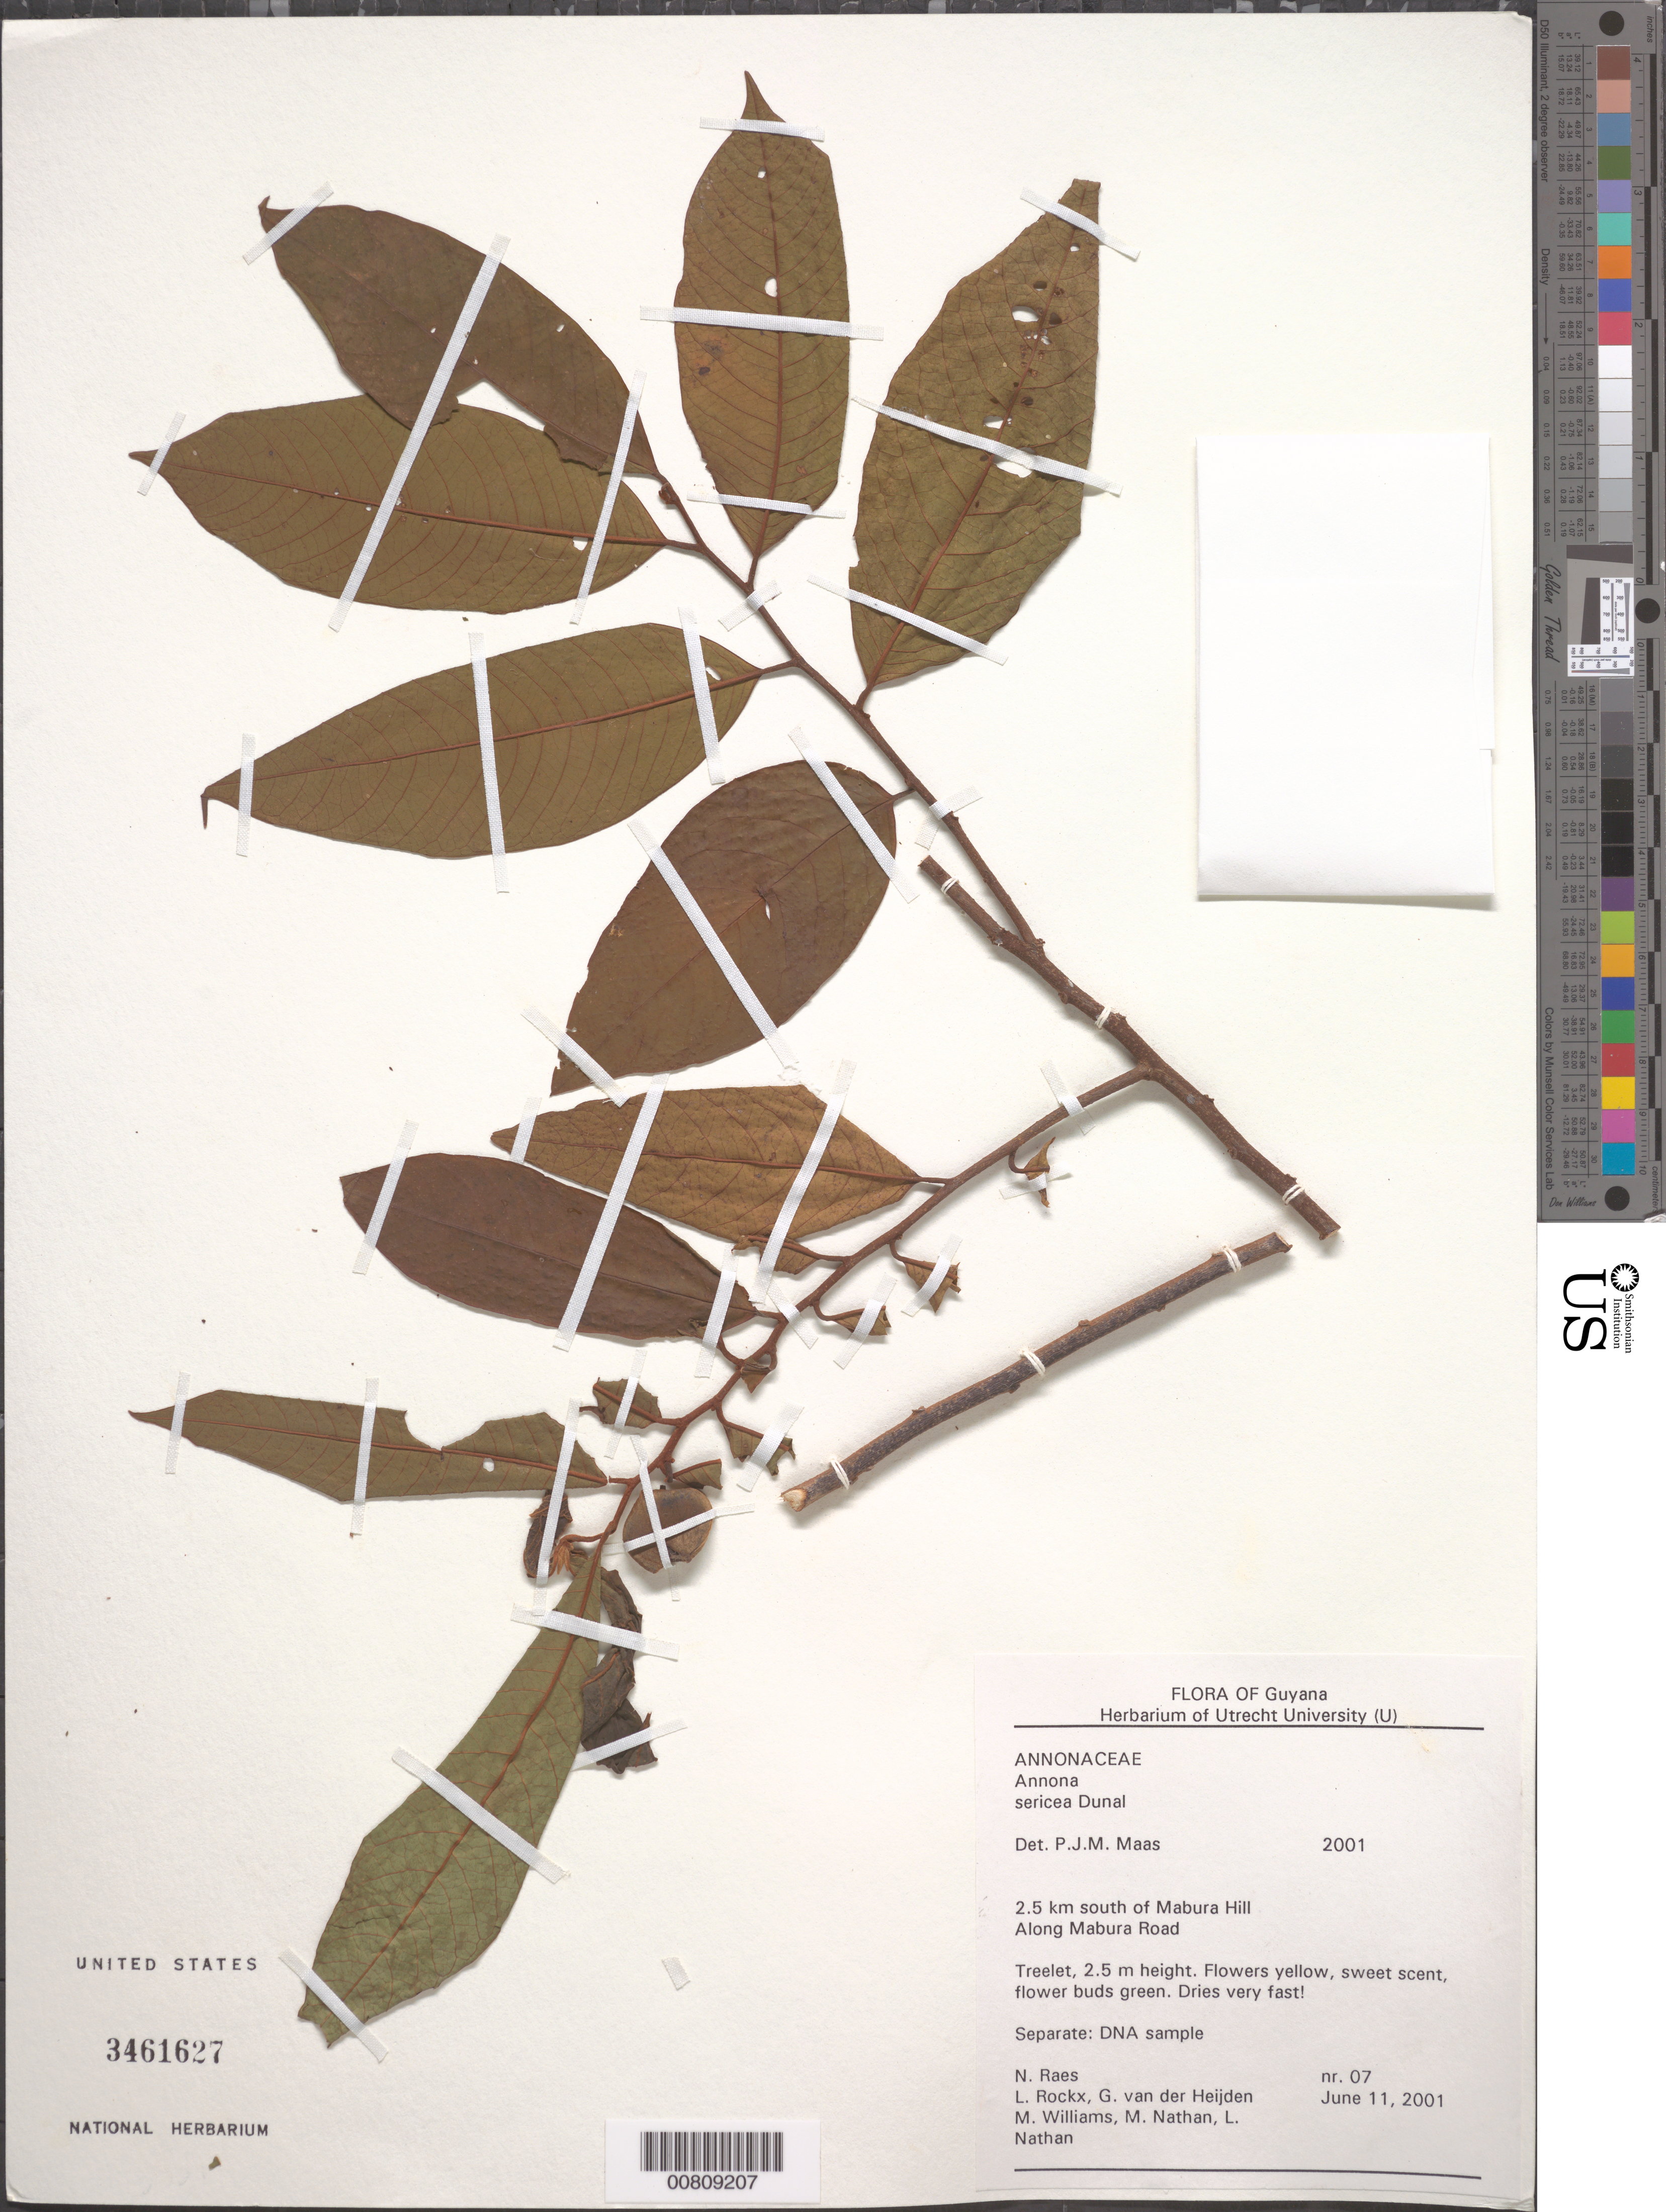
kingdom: Plantae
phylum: Tracheophyta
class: Magnoliopsida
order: Magnoliales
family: Annonaceae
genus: Annona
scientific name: Annona sericea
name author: Dunal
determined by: Maas, Paul J. M.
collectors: N. Raes, L. Rockx, G. van der Heijden, M. Williams, M. Nathan & L. Nathan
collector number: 7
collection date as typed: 11-Jun-01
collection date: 2001-06-11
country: Guyana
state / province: U. Demerara-Berbice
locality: Mabura Hill, 2.5 km S of, along Mabura Road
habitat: Roadside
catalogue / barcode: US 3461627